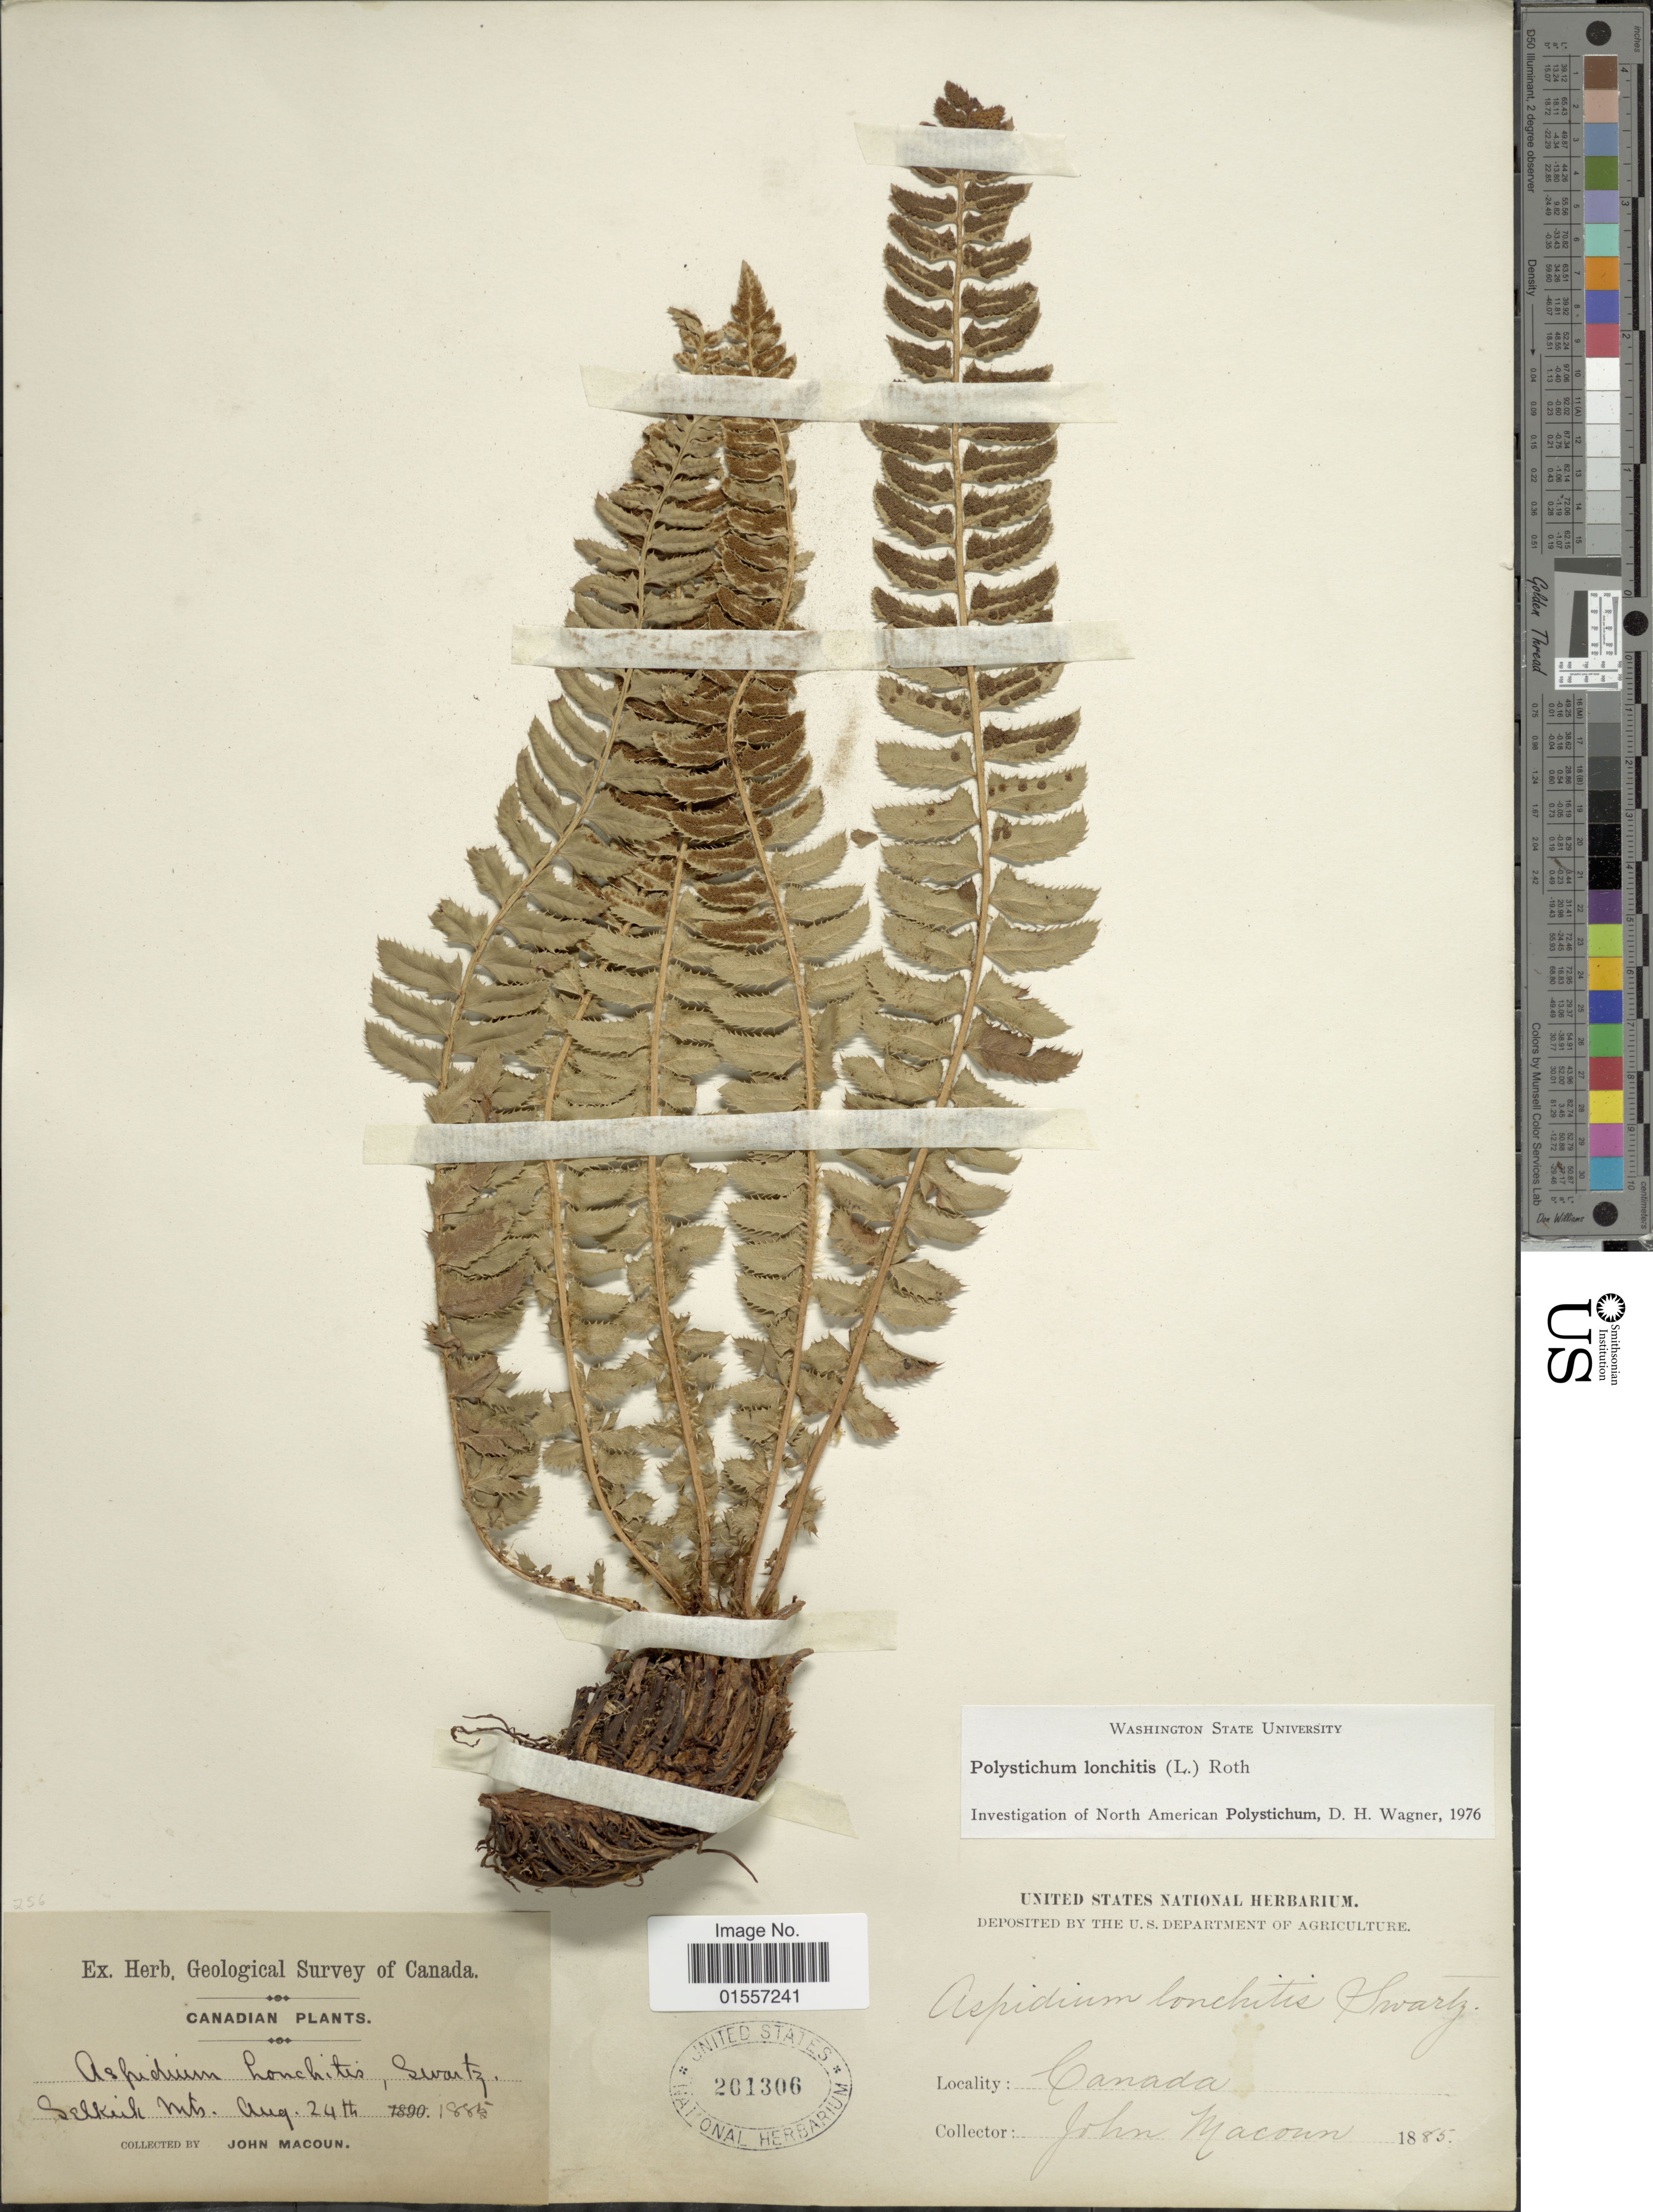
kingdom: Plantae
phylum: Tracheophyta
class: Polypodiopsida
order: Polypodiales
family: Dryopteridaceae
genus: Polystichum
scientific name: Polystichum lonchitis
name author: (Roth) L.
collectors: J. Macoun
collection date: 1885-08-24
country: Canada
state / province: British Columbia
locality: Selkirk Mts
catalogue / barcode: US 201306